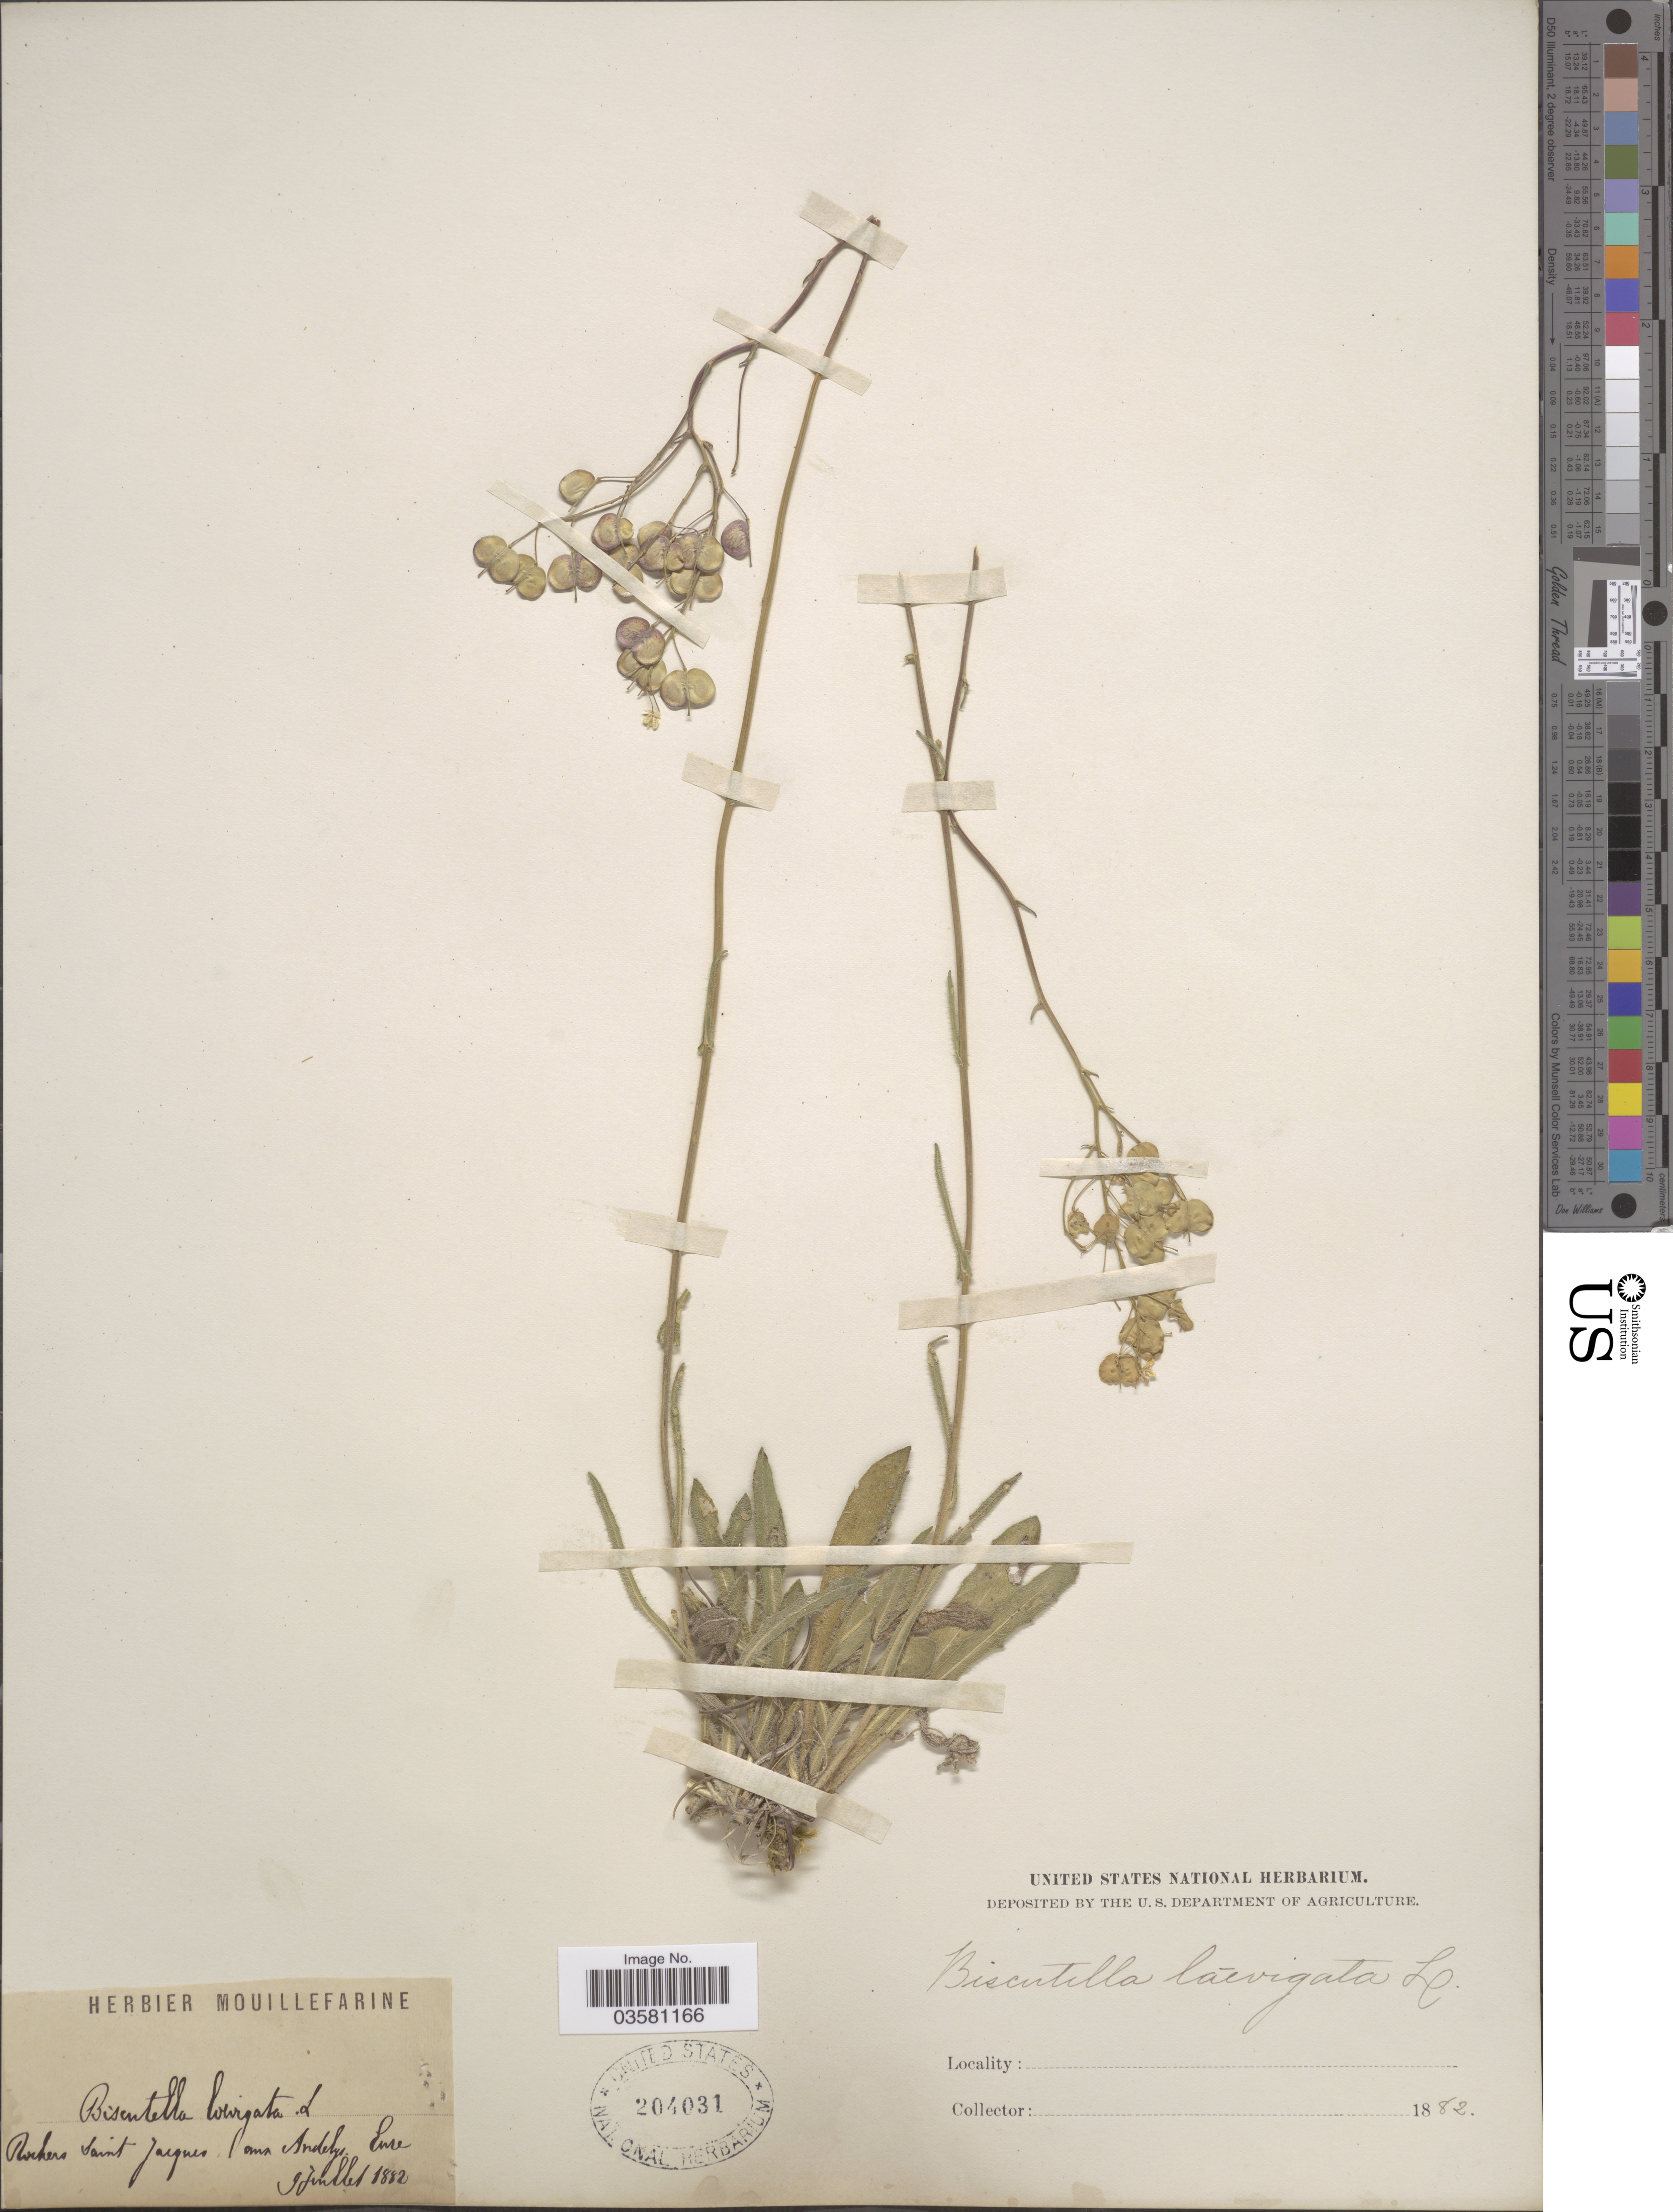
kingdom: Plantae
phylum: Tracheophyta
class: Magnoliopsida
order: Brassicales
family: Brassicaceae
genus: Biscutella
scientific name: Biscutella laevigata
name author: L.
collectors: ex herb. Mouillefarine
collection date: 1882-07-09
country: France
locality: Rochers Saint Jacques aux Andelys. Eure.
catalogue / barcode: US 204031